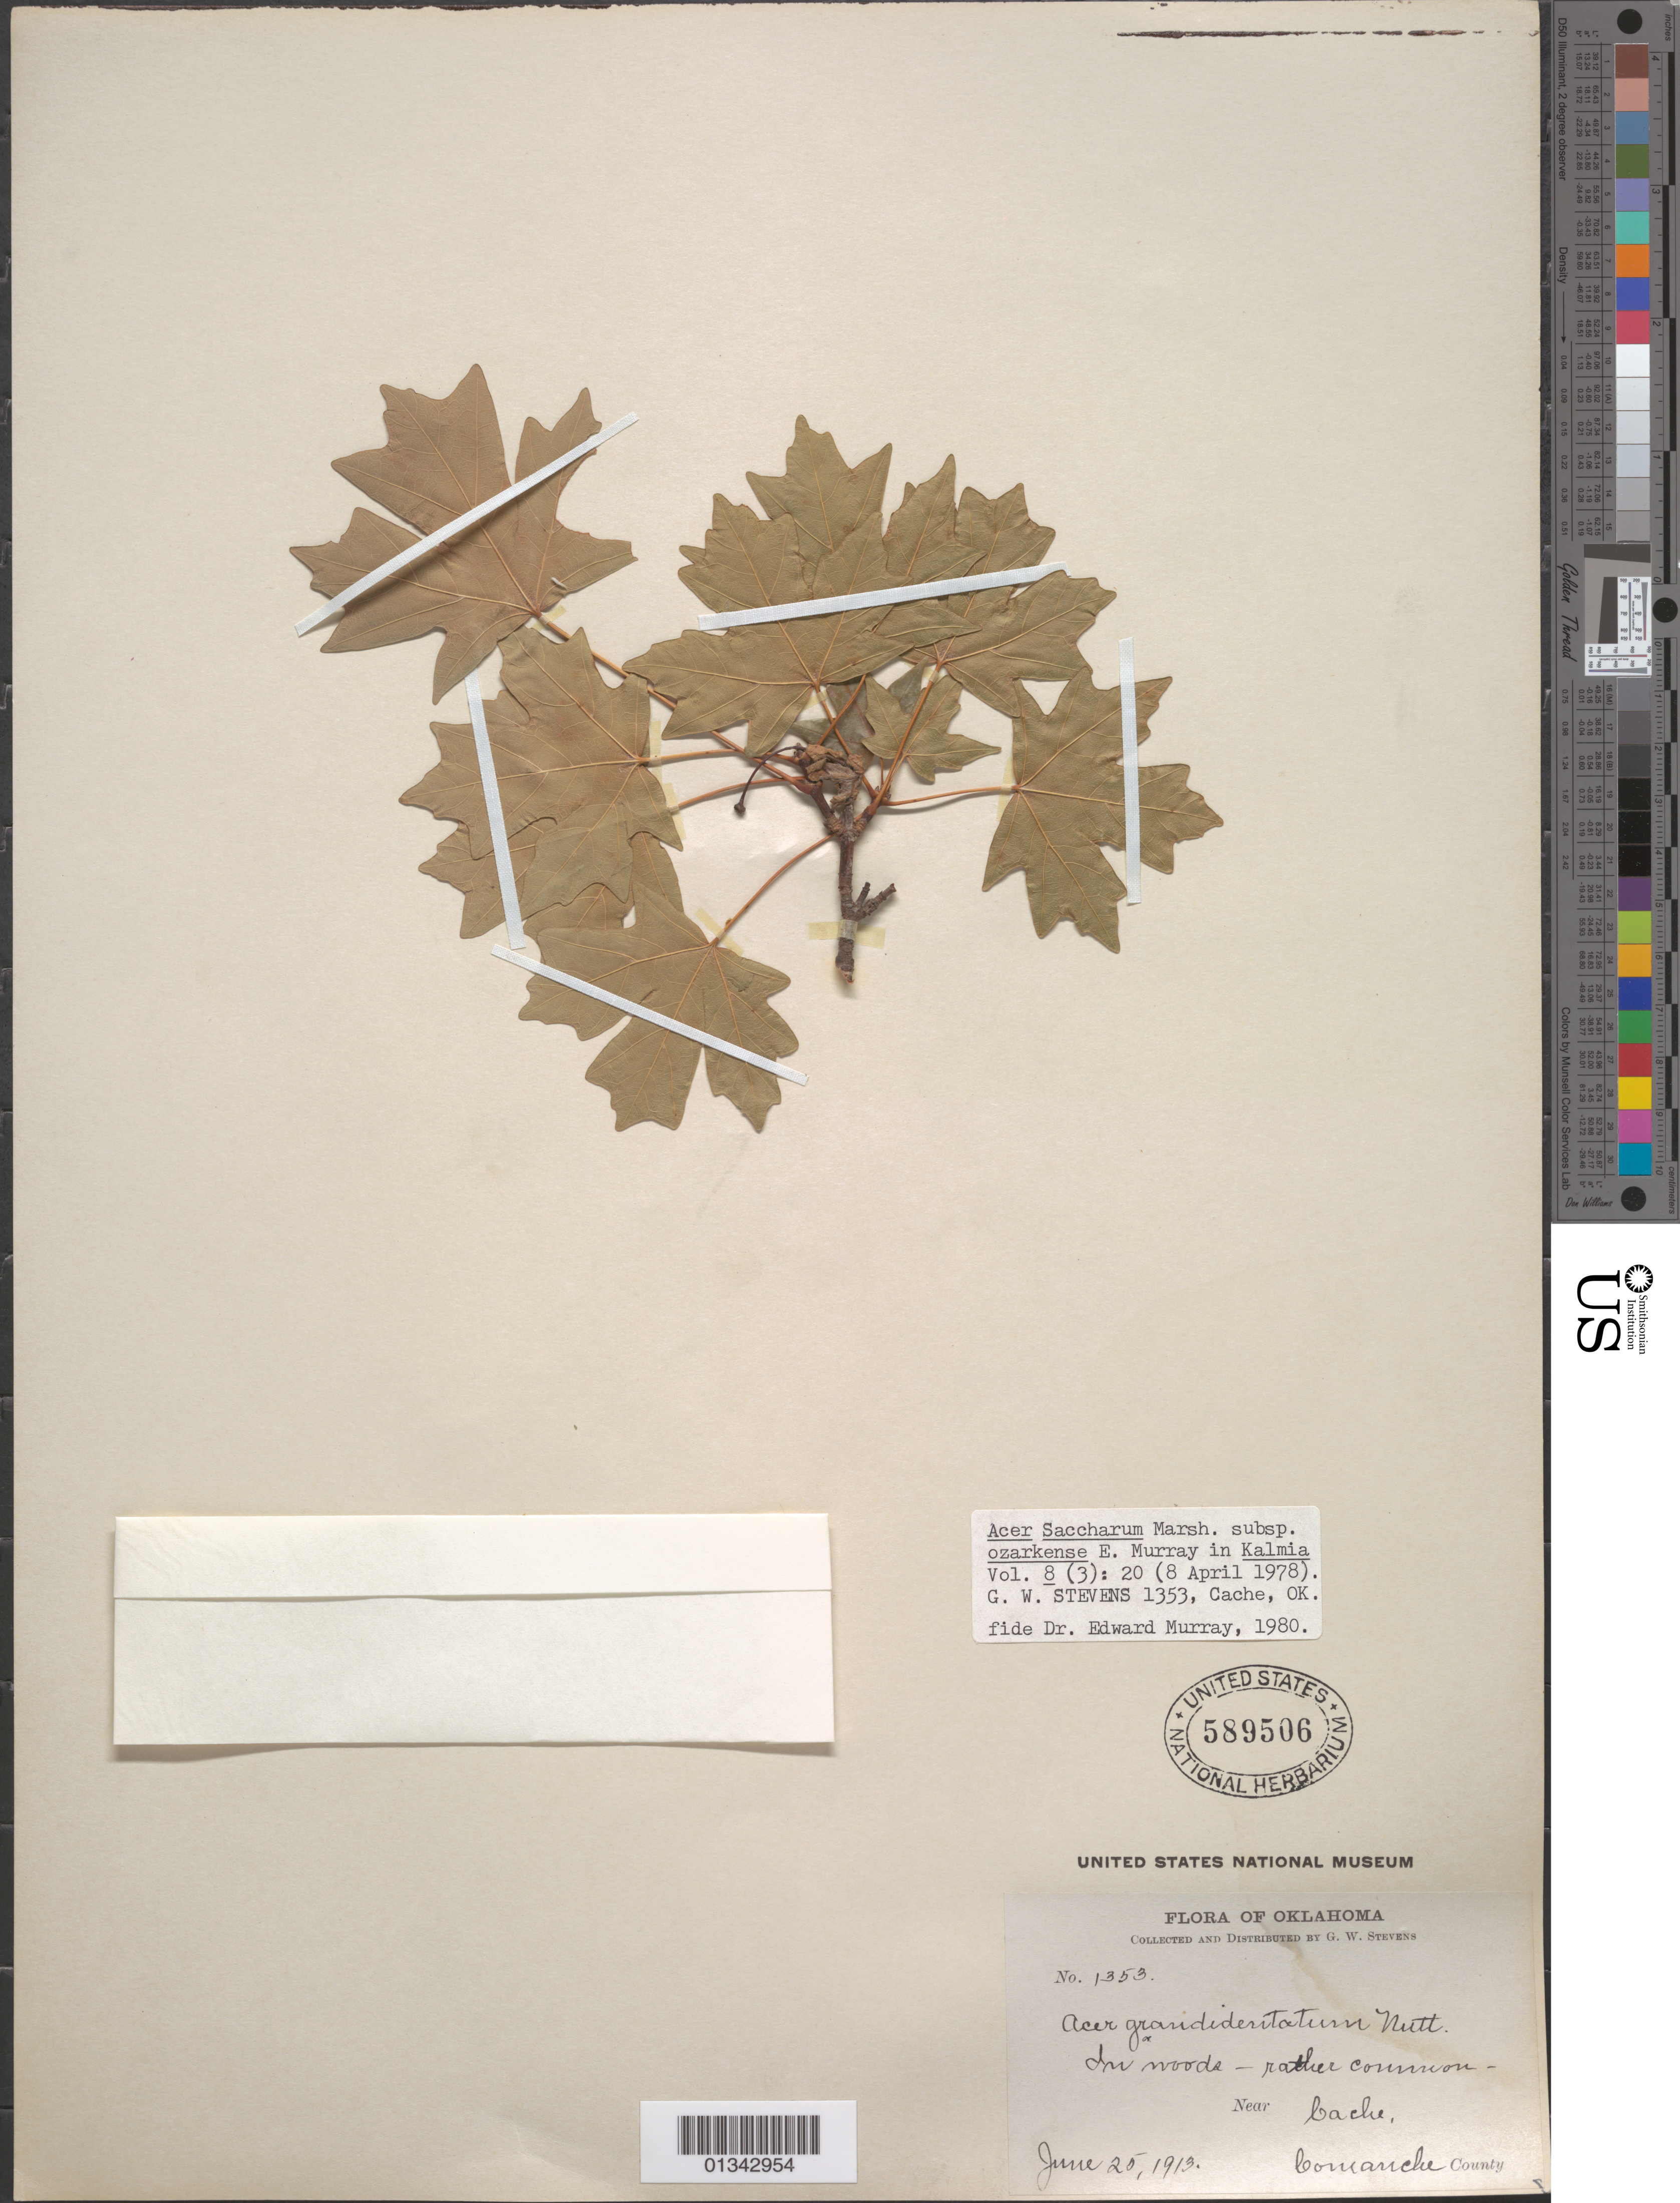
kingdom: Plantae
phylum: Tracheophyta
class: Magnoliopsida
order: Sapindales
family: Sapindaceae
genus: Acer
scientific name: Acer saccharum subsp. ozarkense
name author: A.E. Murray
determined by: Murray, Edward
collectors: G. Stevens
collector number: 1353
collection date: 1913-06-25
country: United States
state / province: Oklahoma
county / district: Comanche County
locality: Comanche County, near Cache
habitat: In woods - rather common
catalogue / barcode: US 589506